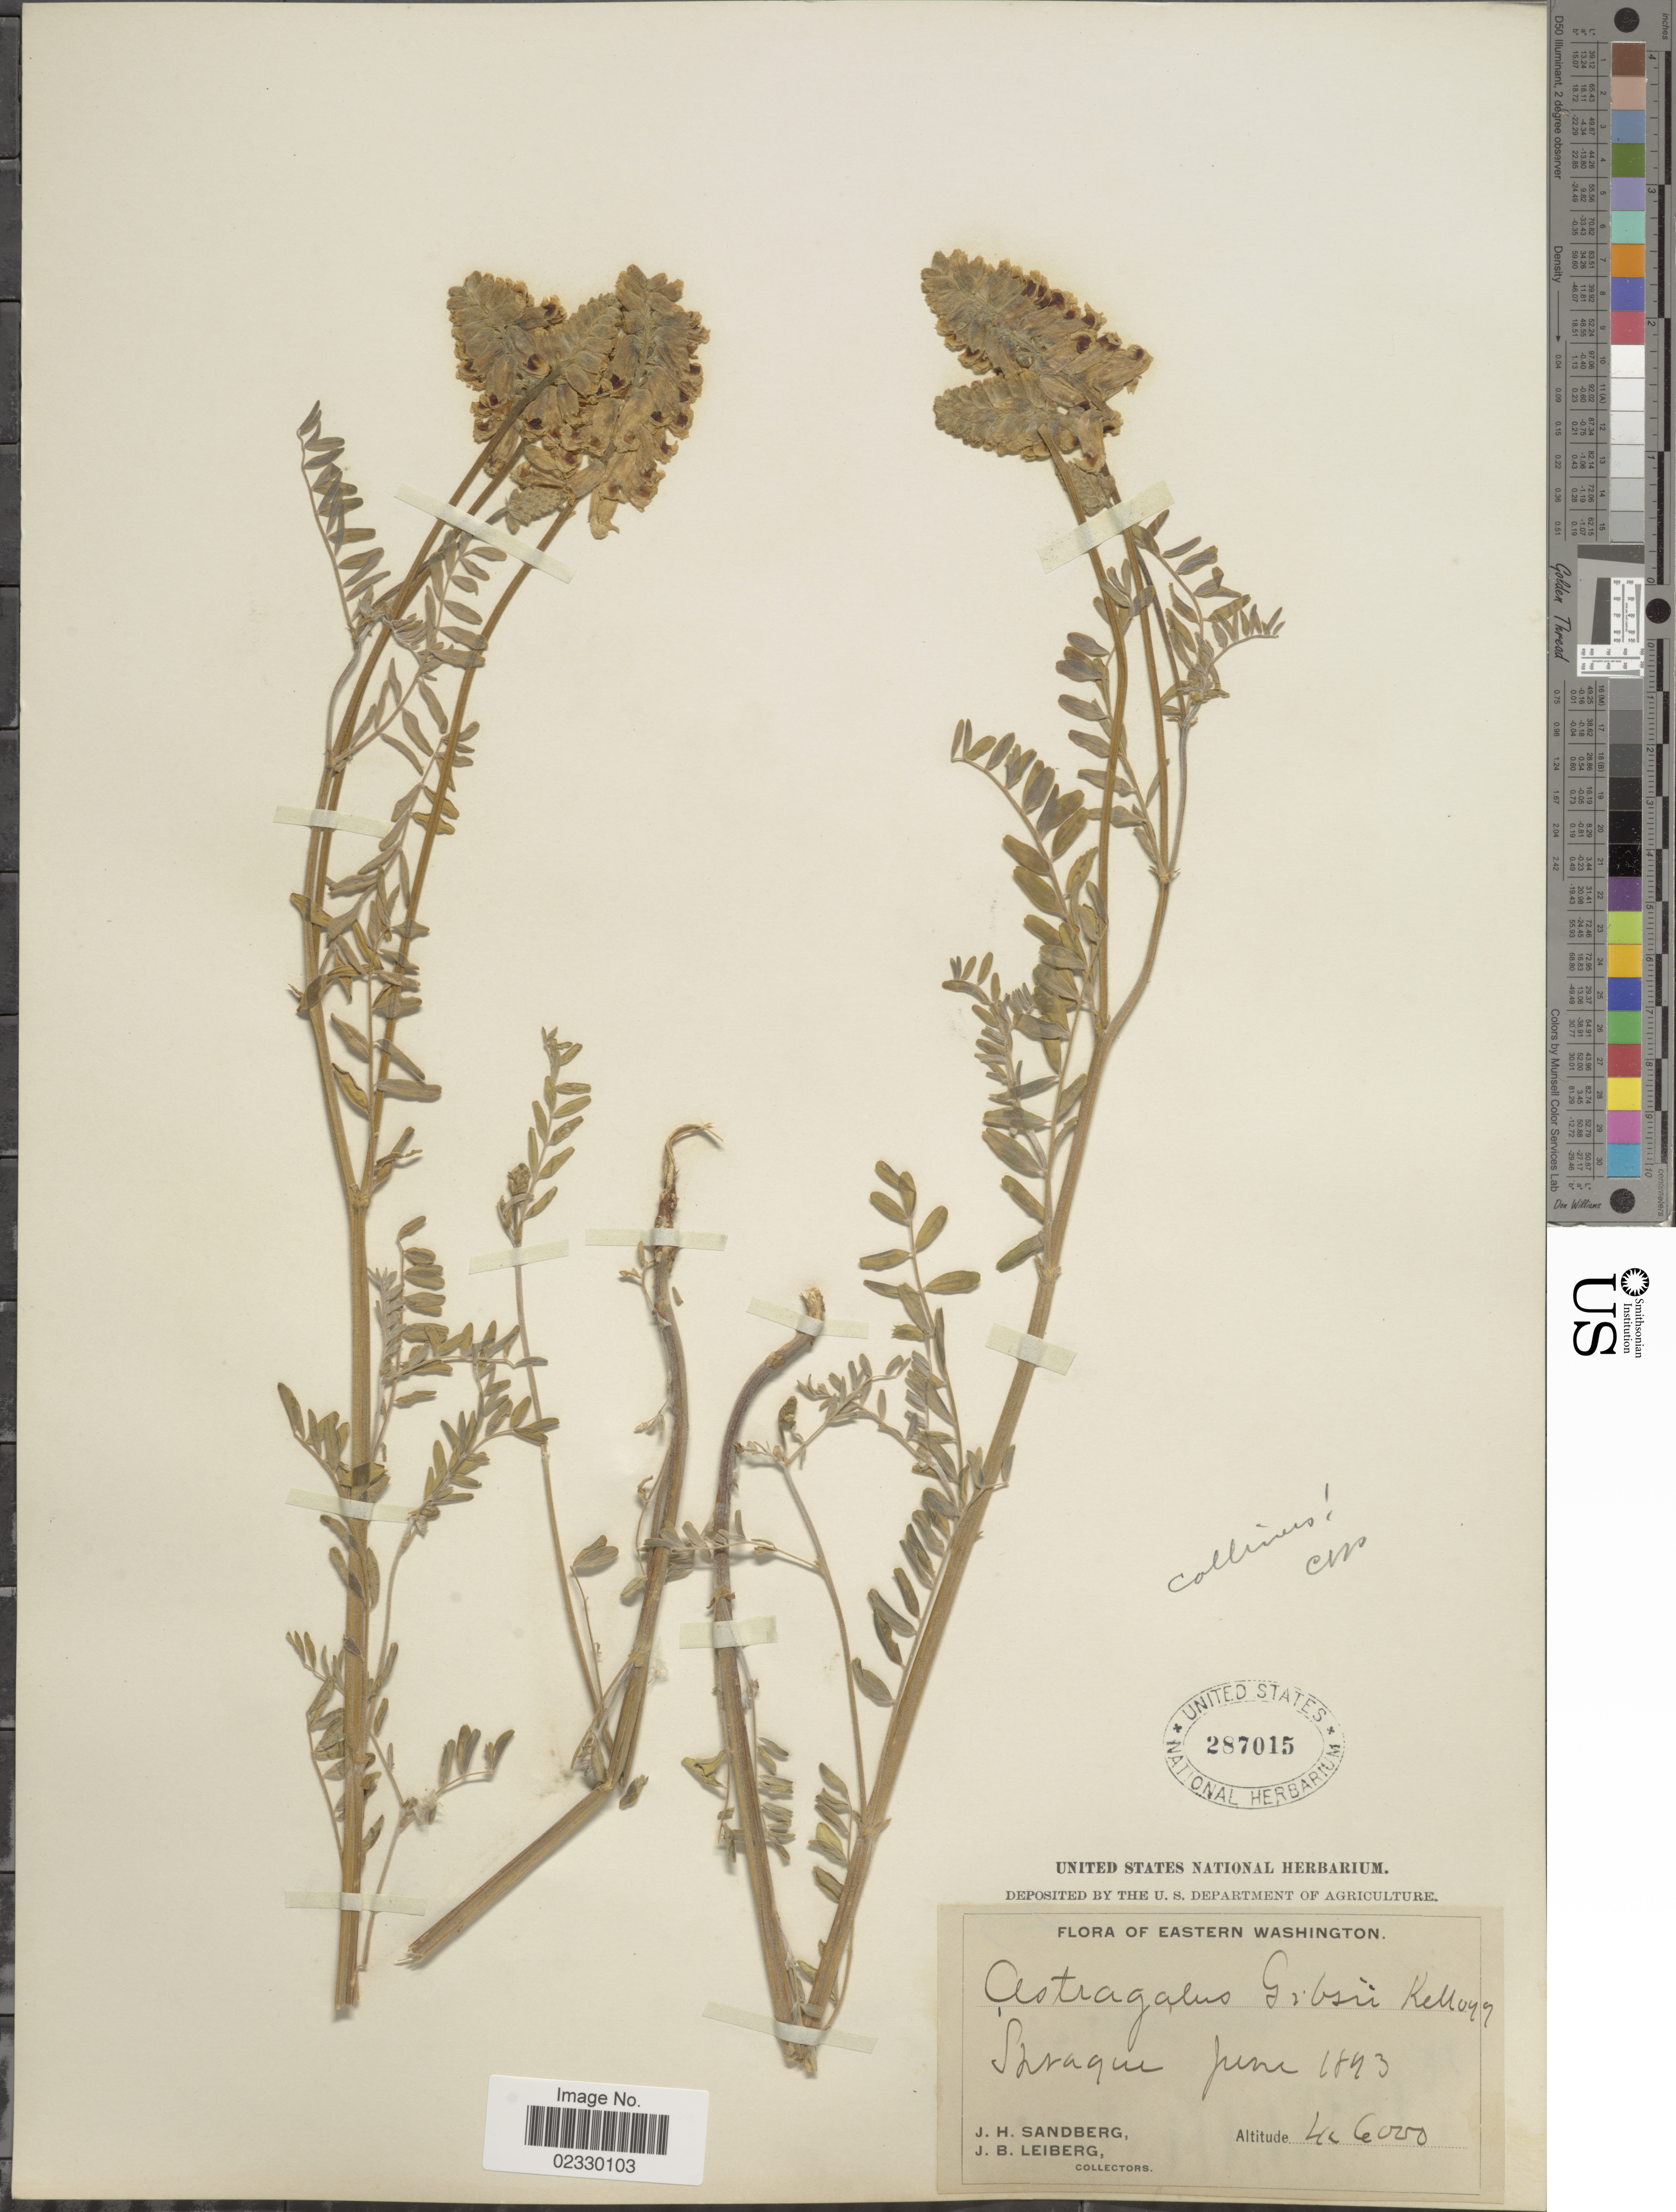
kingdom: Plantae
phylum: Tracheophyta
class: Magnoliopsida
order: Fabales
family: Fabaceae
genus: Astragalus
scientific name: Astragalus collinus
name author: Douglas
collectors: J. H. Sandberg & J. B. Leiberg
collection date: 1893-06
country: United States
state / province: Washington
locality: Eastern Washington, Sprague.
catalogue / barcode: US 287015